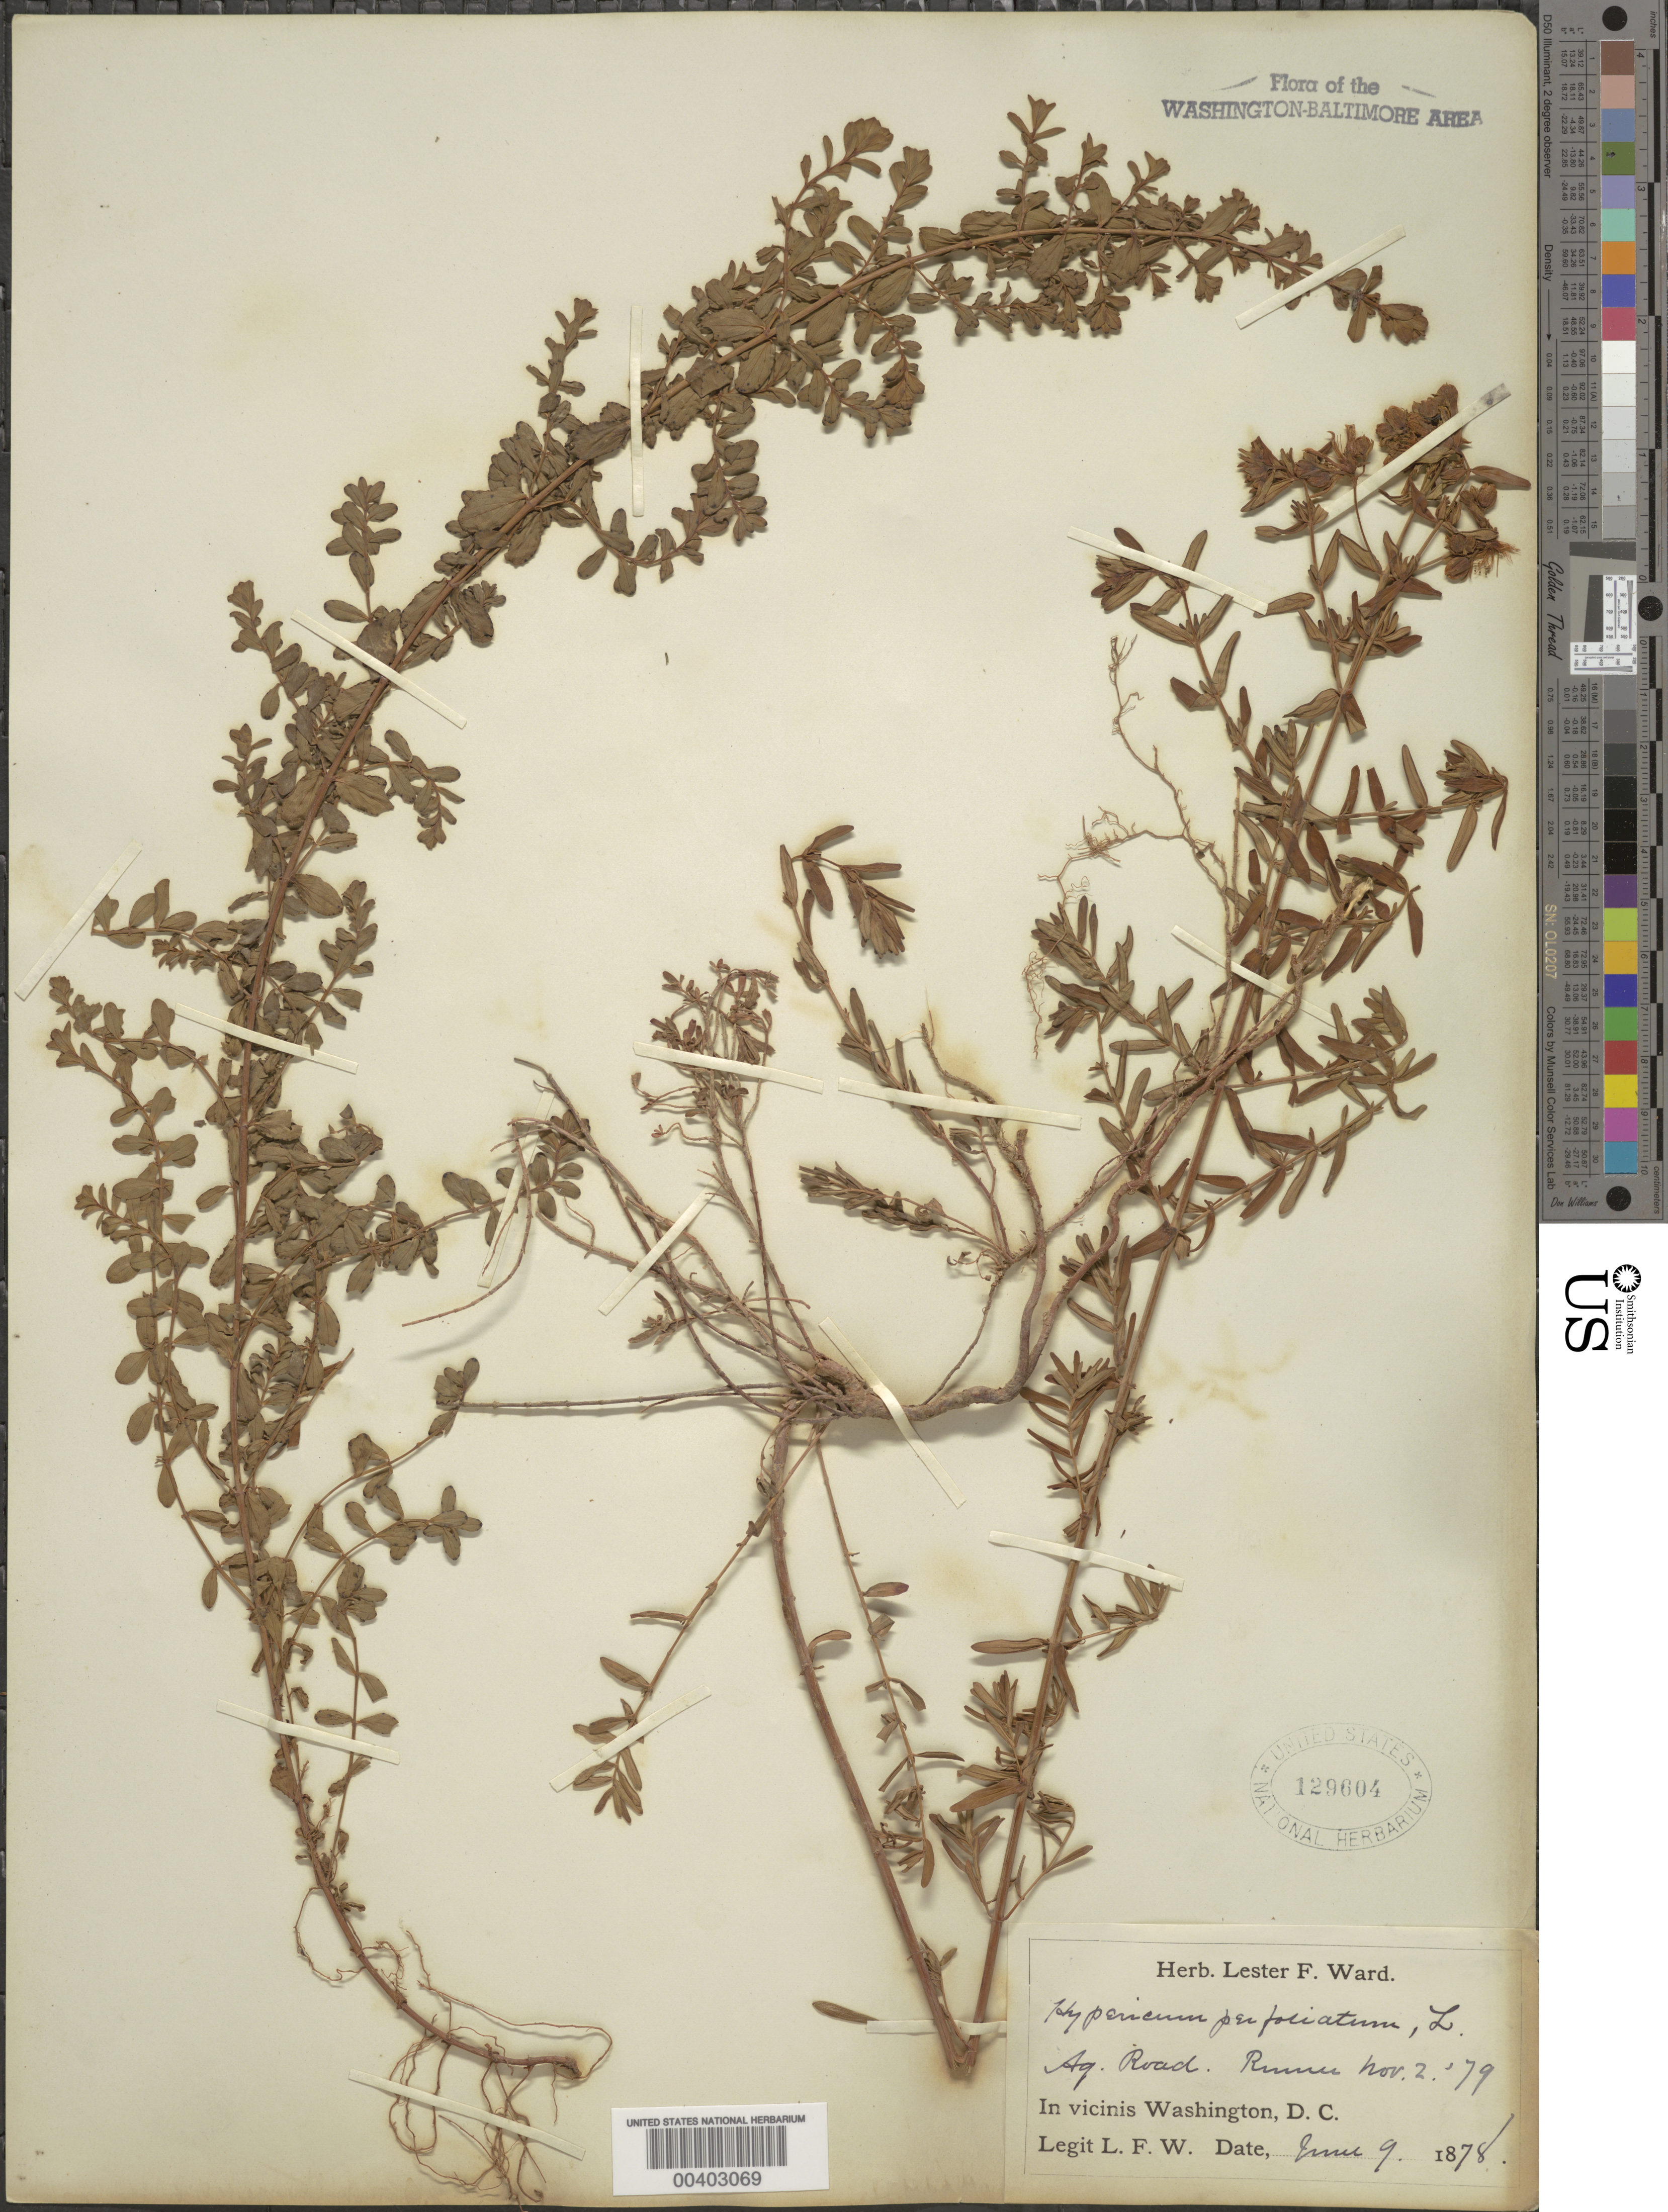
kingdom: Plantae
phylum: Tracheophyta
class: Magnoliopsida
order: Malpighiales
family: Hypericaceae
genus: Hypericum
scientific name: Hypericum perforatum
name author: L.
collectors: L. F. Ward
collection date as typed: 09 Jun 1878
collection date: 1878-06-09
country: United States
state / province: District of Columbia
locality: Washington DC Area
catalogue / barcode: US 129604